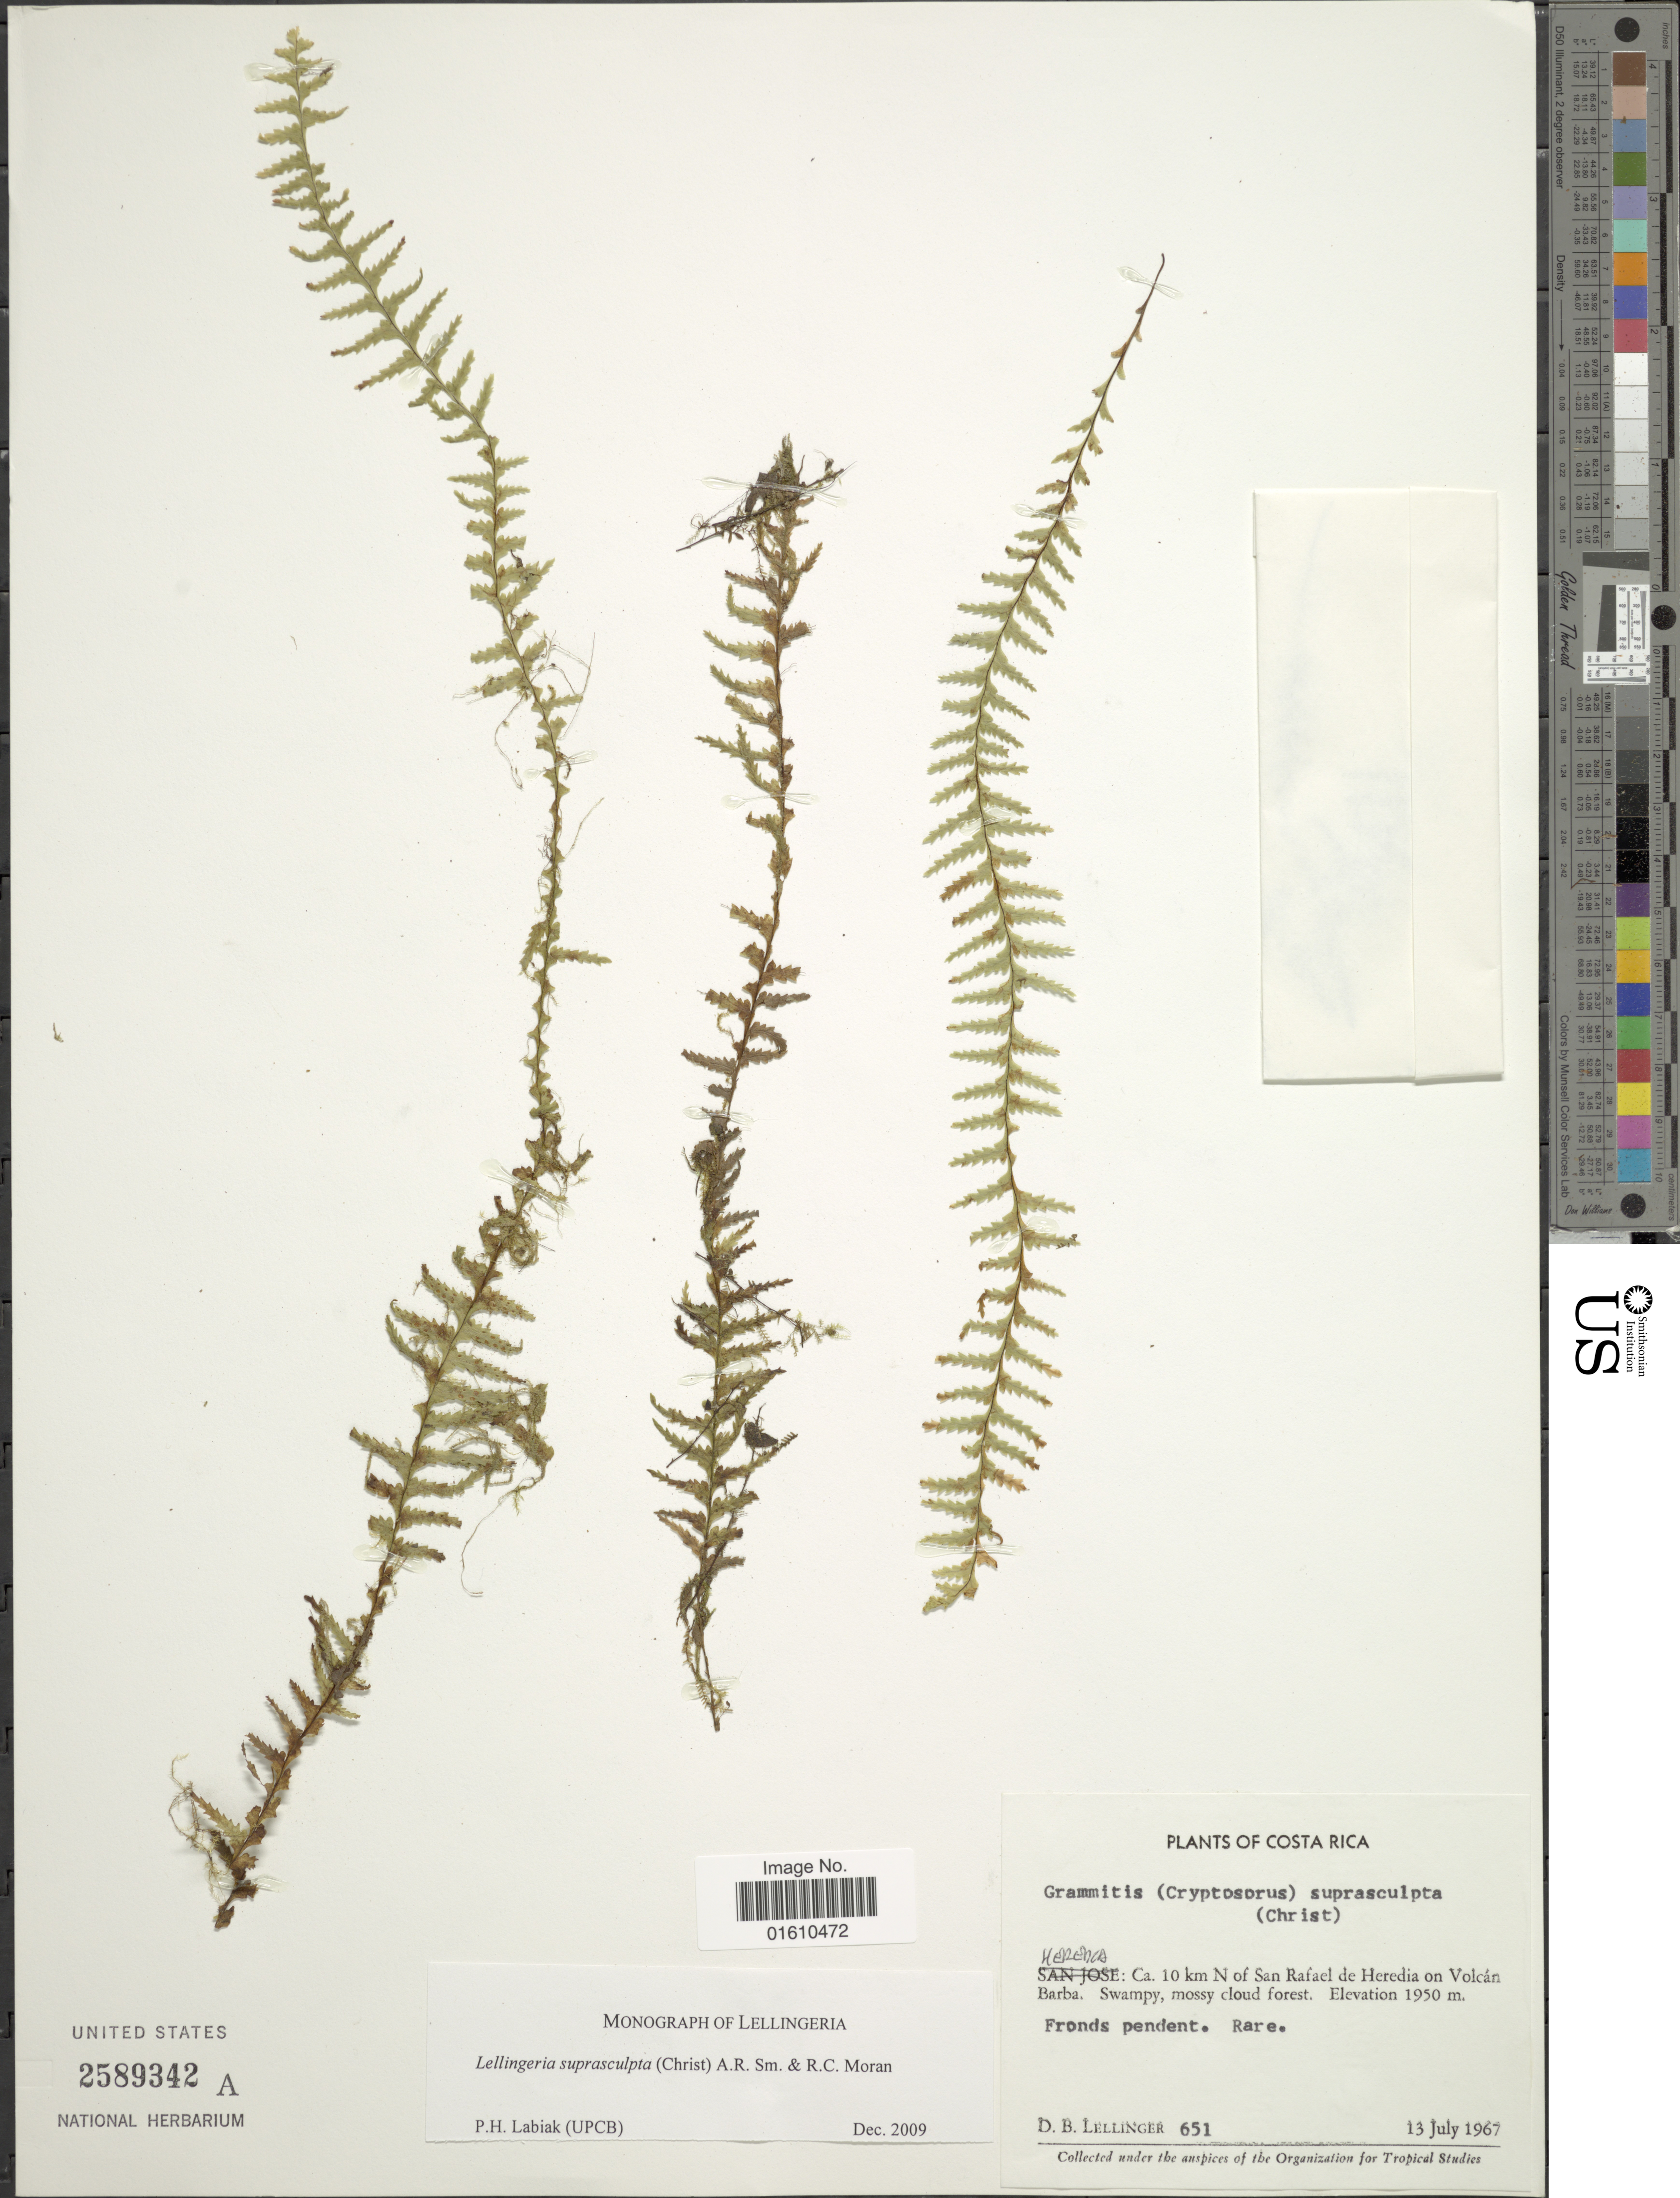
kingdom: Plantae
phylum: Tracheophyta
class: Polypodiopsida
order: Polypodiales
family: Polypodiaceae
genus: Lellingeria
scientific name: Lellingeria suprasculpta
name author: (Christ) A.R. Sm. & R.C. Moran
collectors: D. B. Lellinger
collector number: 651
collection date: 1967-07-13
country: Costa Rica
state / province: Heredia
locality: Ca. 10 km N of San Rafael de Heredia on Volcán Barba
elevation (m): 1950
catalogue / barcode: US 2589342A